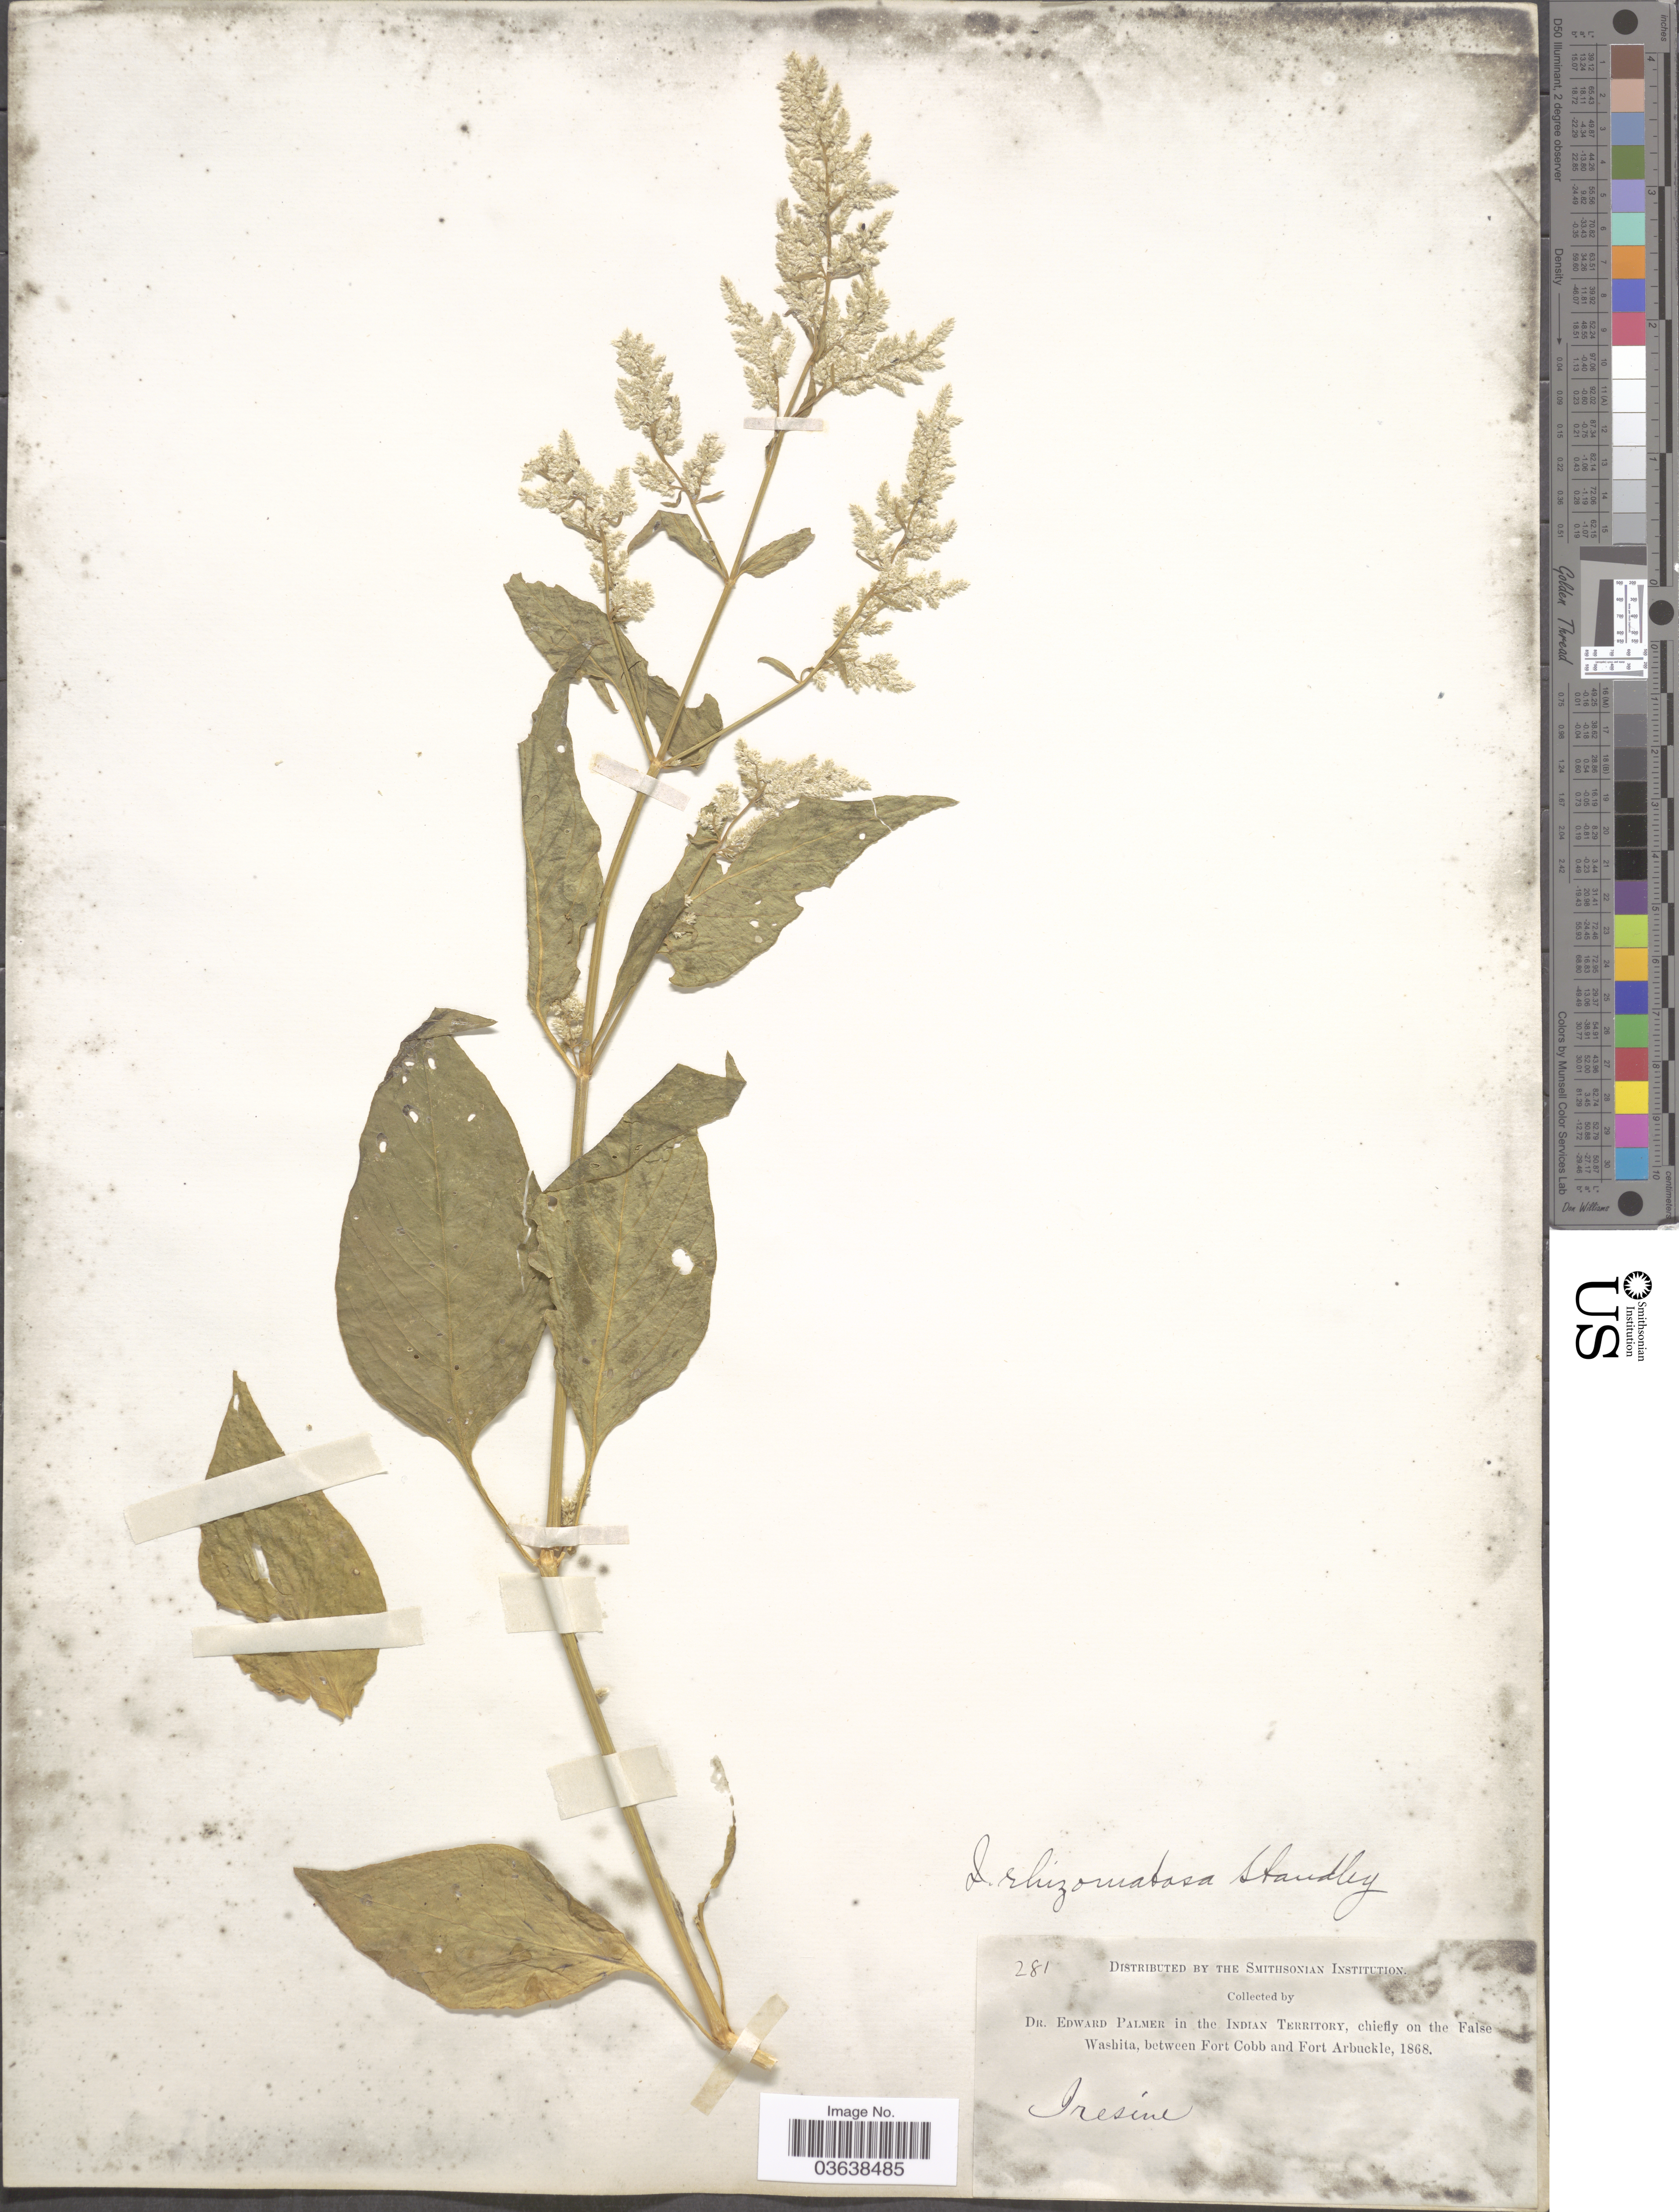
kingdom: Plantae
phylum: Tracheophyta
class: Magnoliopsida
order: Caryophyllales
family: Amaranthaceae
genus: Iresine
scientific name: Iresine rhizomatosa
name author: Standl.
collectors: E. Palmer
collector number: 281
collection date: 1868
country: United States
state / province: Oklahoma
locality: In the Indian Territory, chiefly on the False Washita, between Fort Cobb and Fort Arbuckle.